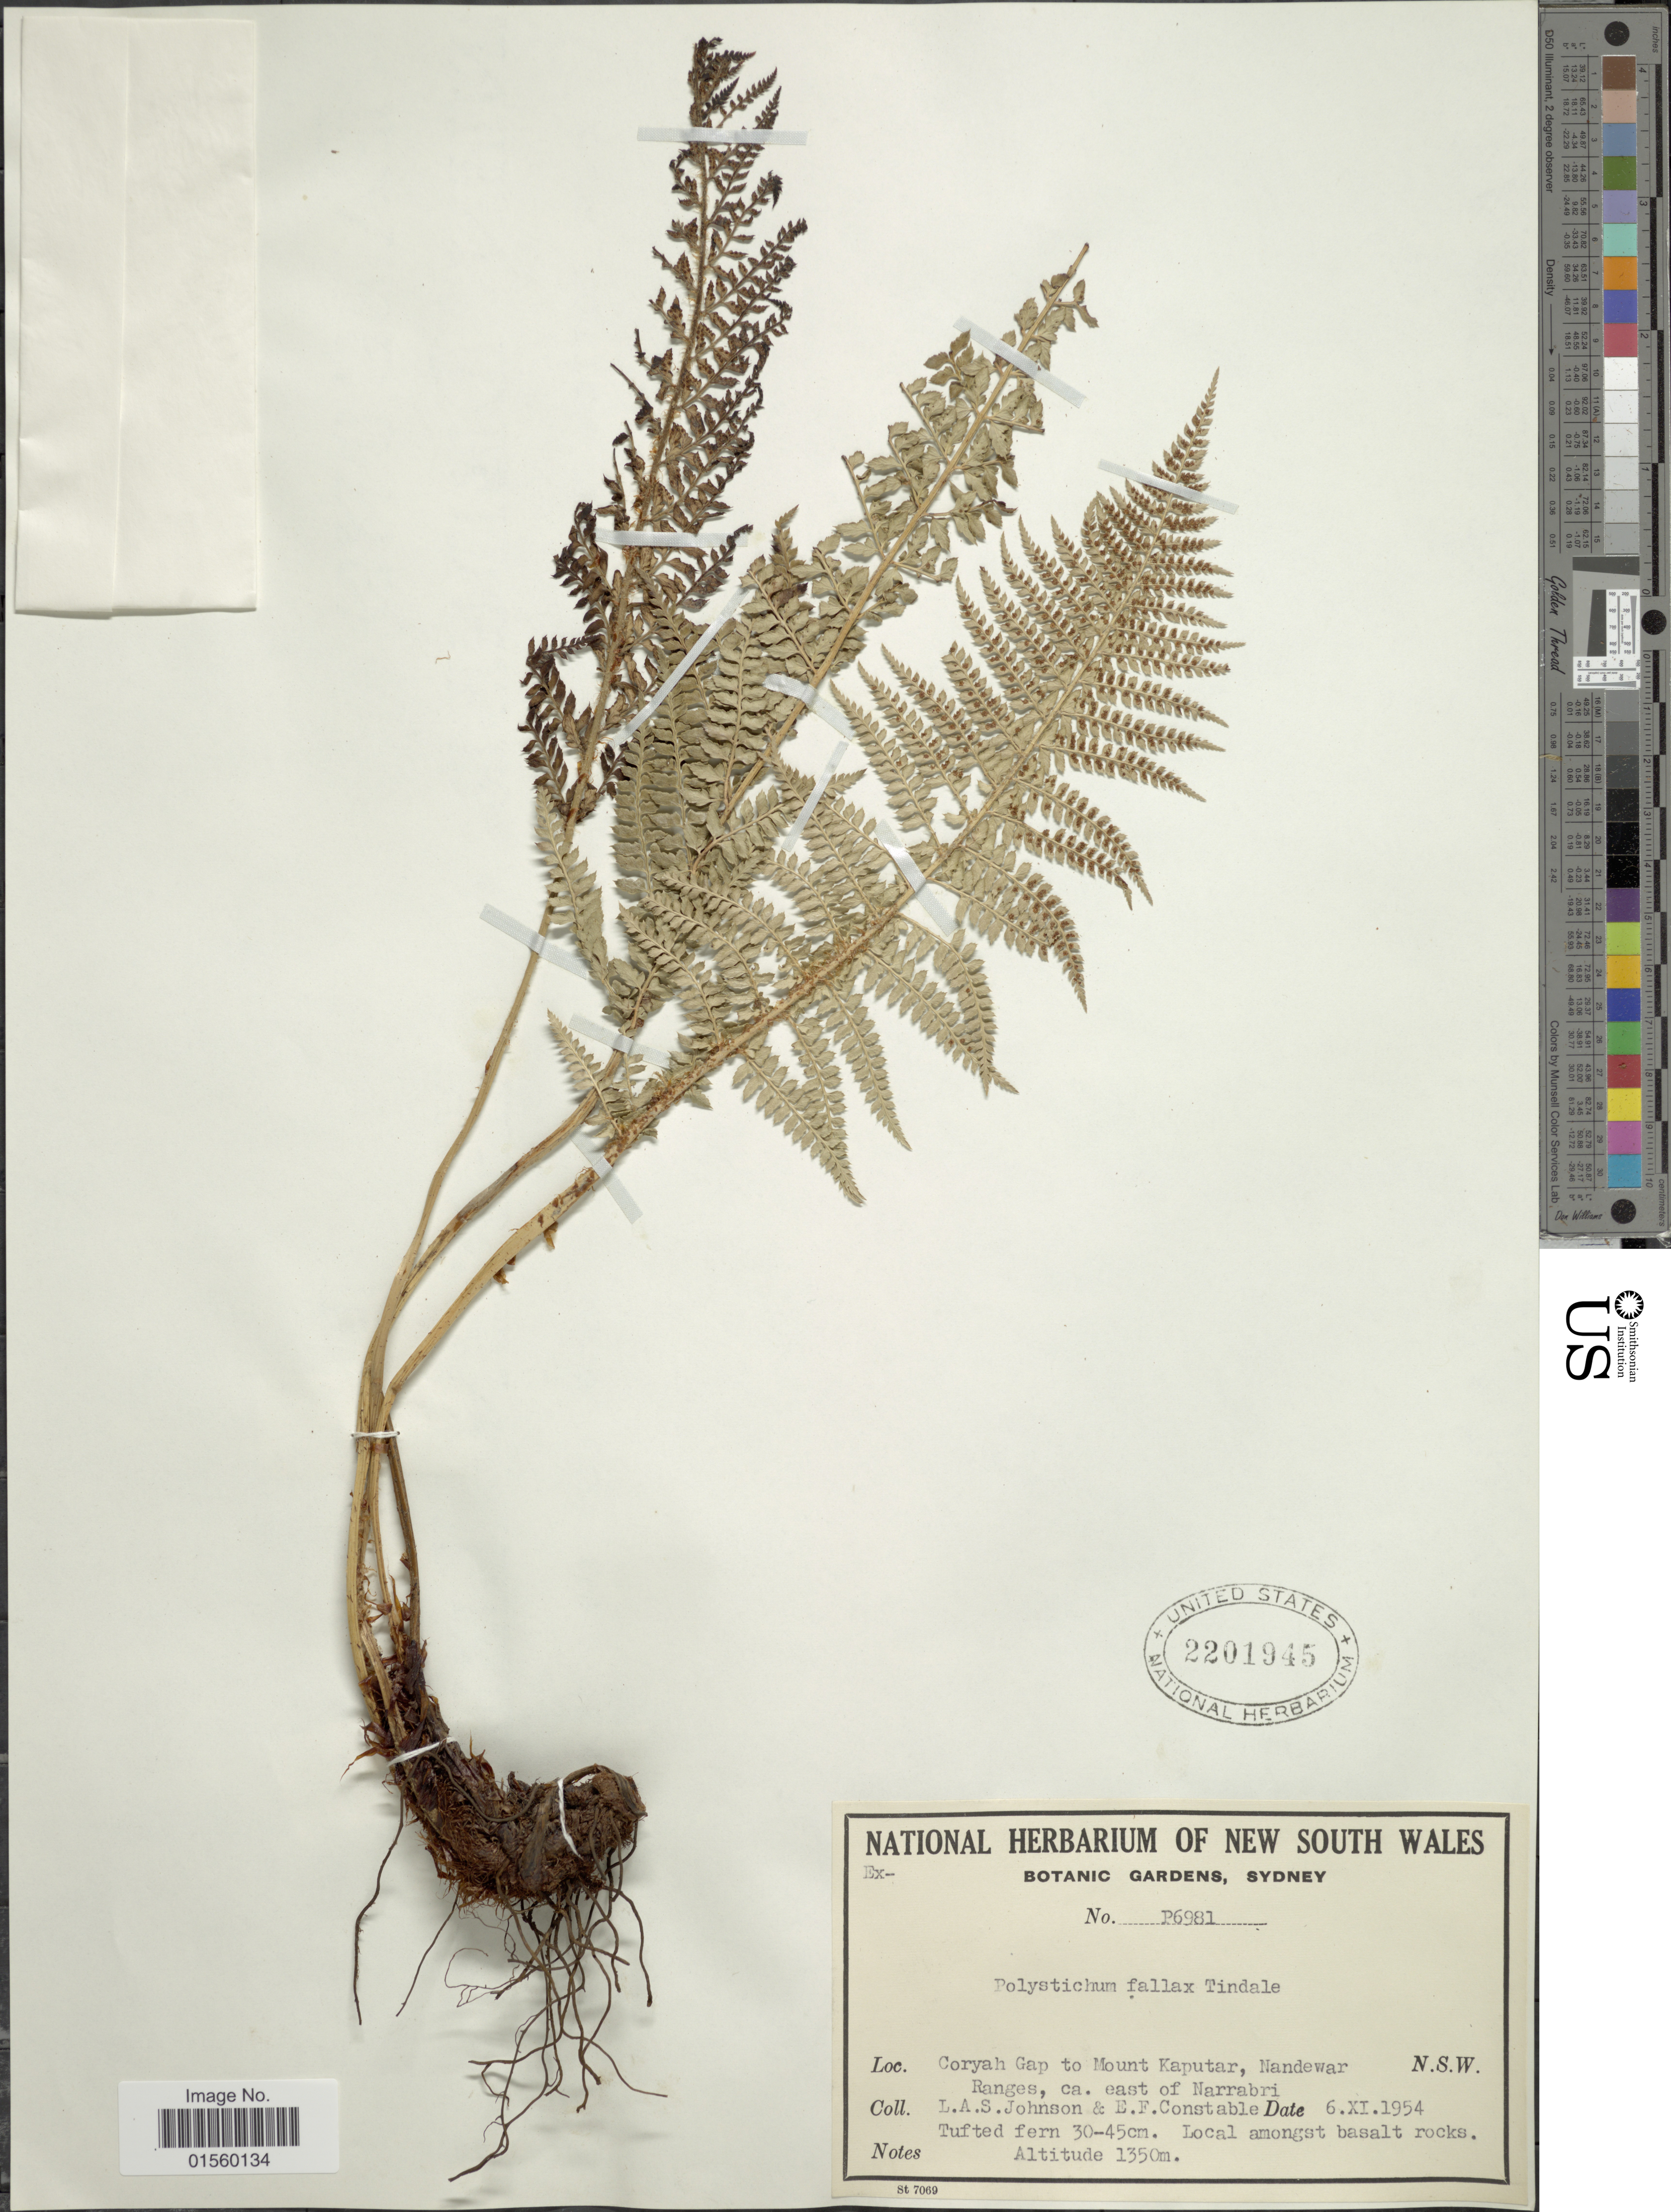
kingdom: Plantae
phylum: Tracheophyta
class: Polypodiopsida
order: Polypodiales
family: Dryopteridaceae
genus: Polystichum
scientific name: Polystichum fallax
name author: Tindale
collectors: L. A. S. Johnson & E. F. Constable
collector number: P6981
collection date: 1954-11-06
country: Australia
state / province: New South Wales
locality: Goryah Gap to Mount Kaputar, Nandewar Ranges, ca. east of Narrabi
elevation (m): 1350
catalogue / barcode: US 2201945